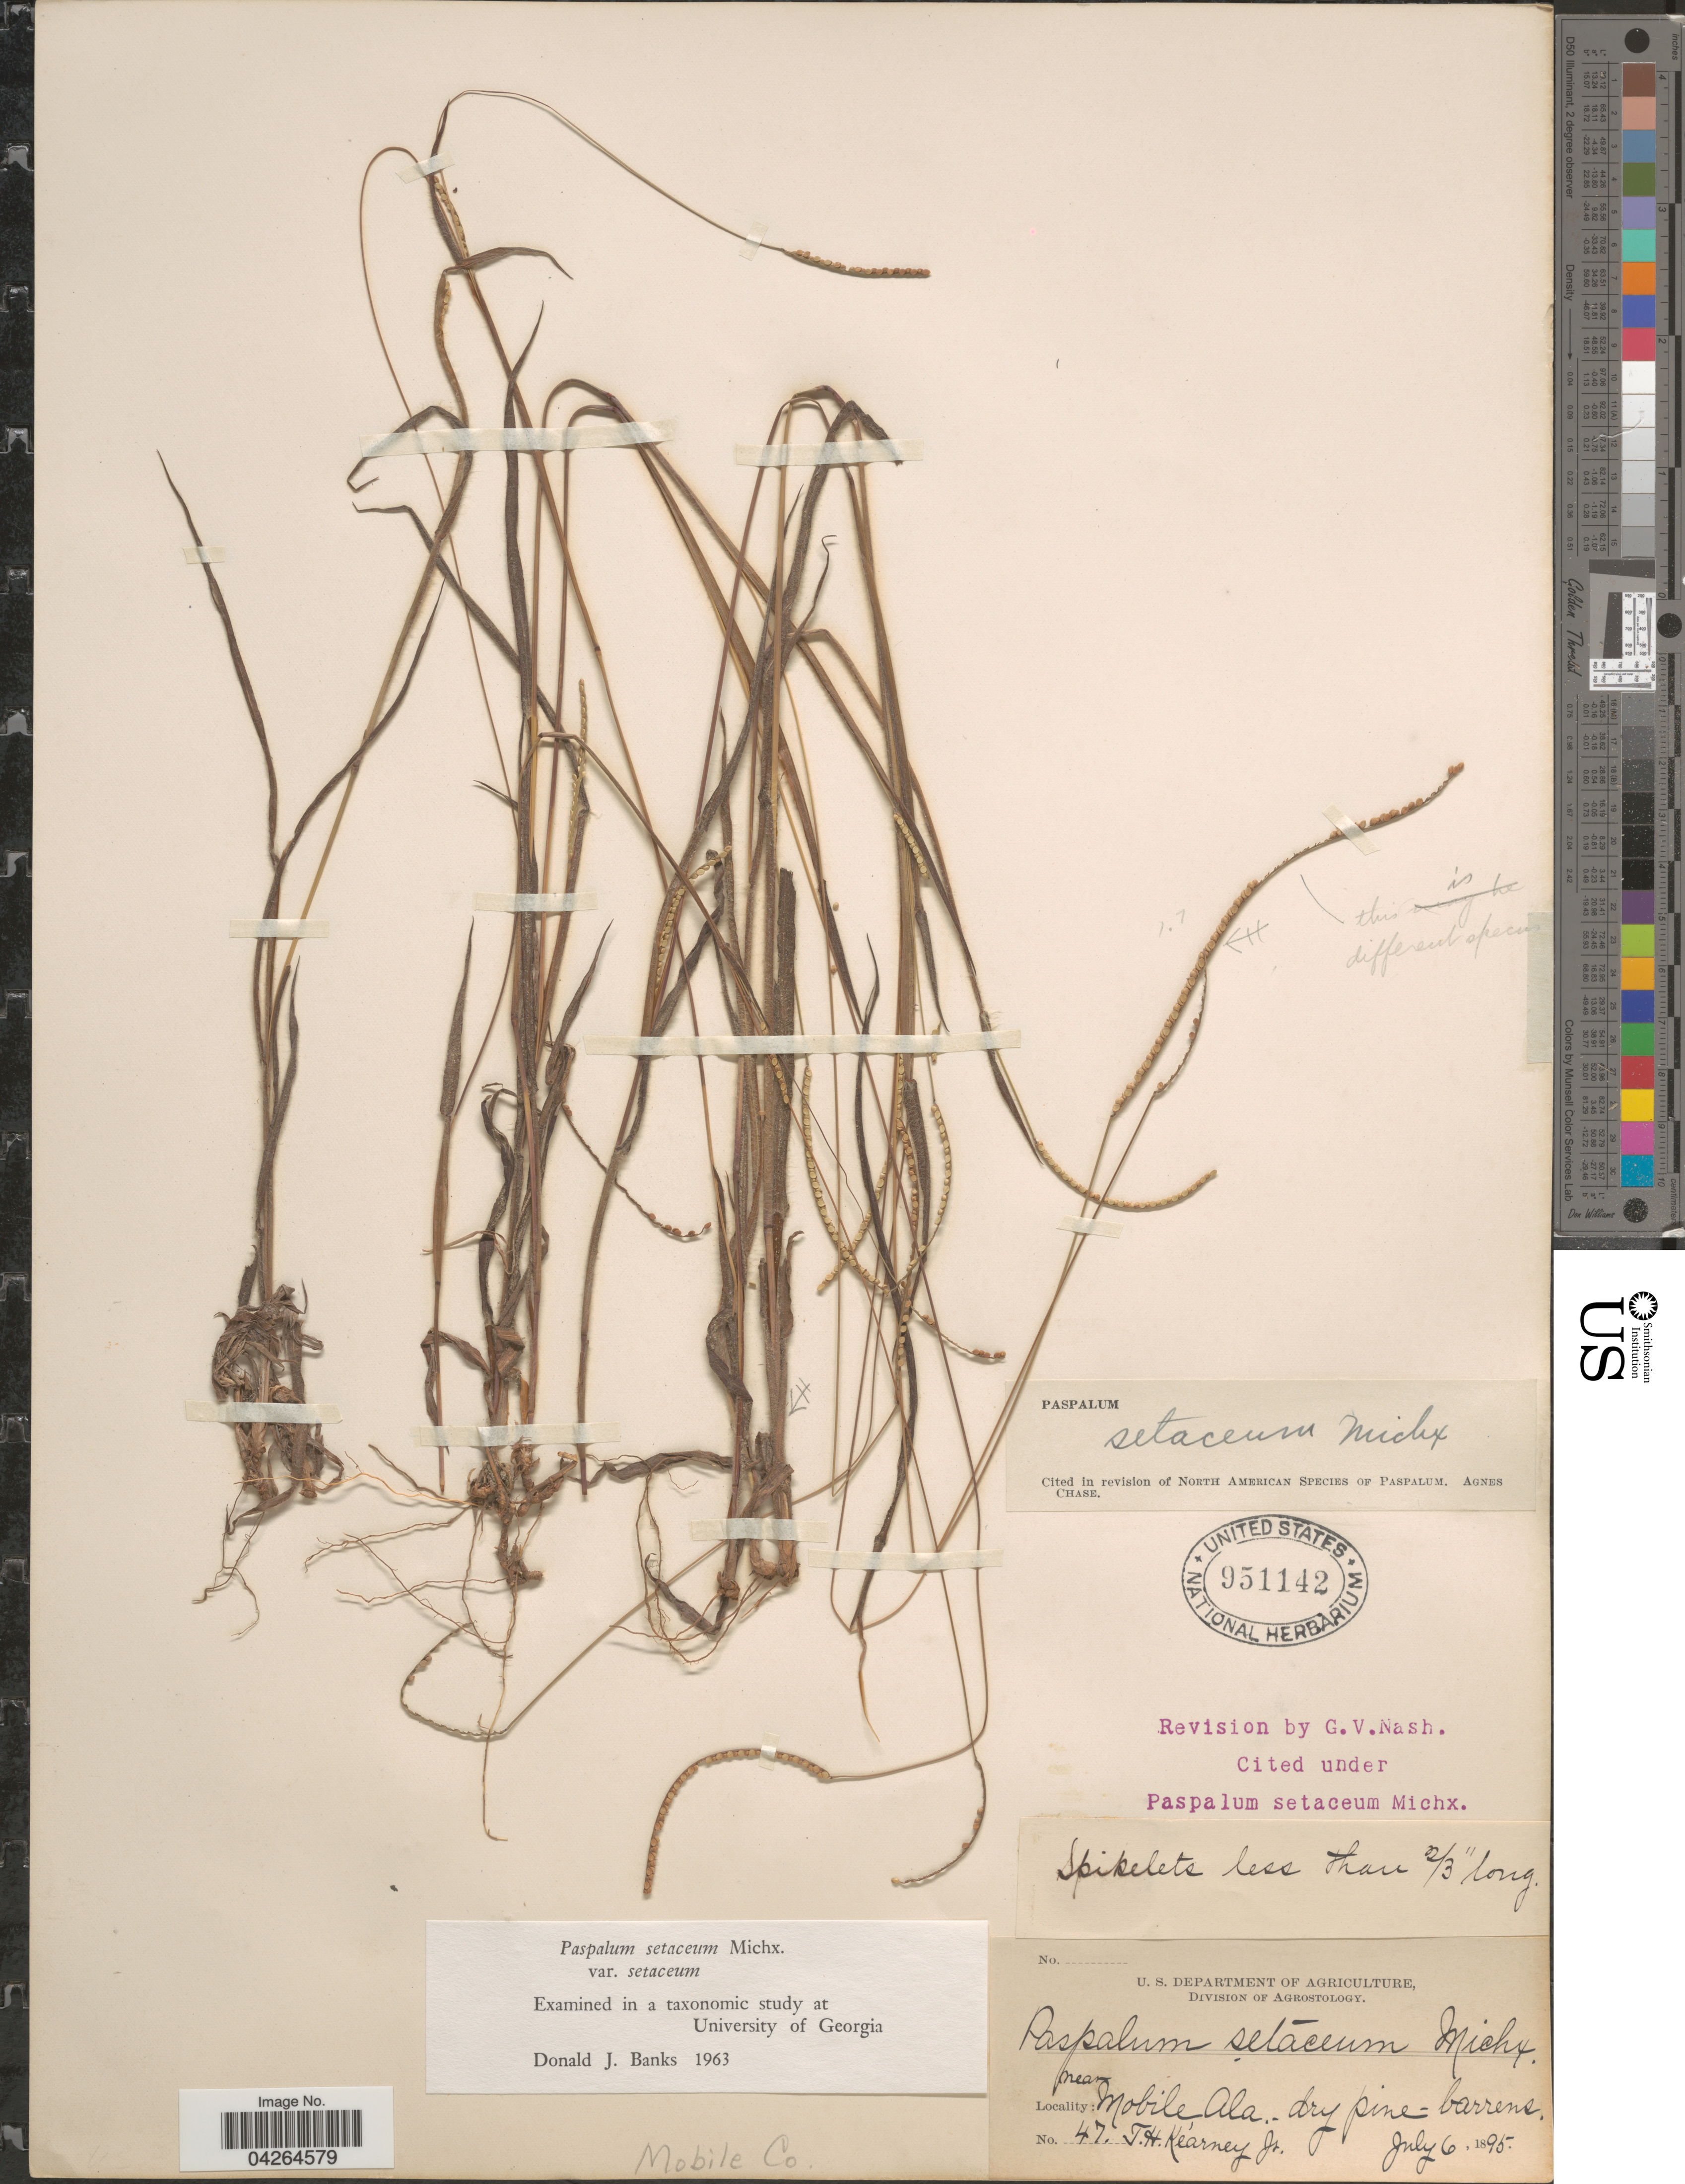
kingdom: Plantae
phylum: Tracheophyta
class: Liliopsida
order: Poales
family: Poaceae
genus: Paspalum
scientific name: Paspalum setaceum var. setaceum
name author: Michx.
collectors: T. H. Kearney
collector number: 47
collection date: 1895-07-06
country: United States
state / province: Alabama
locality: Near Mobile. Dry pine barrens. Mobile Co.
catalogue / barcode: US 951142